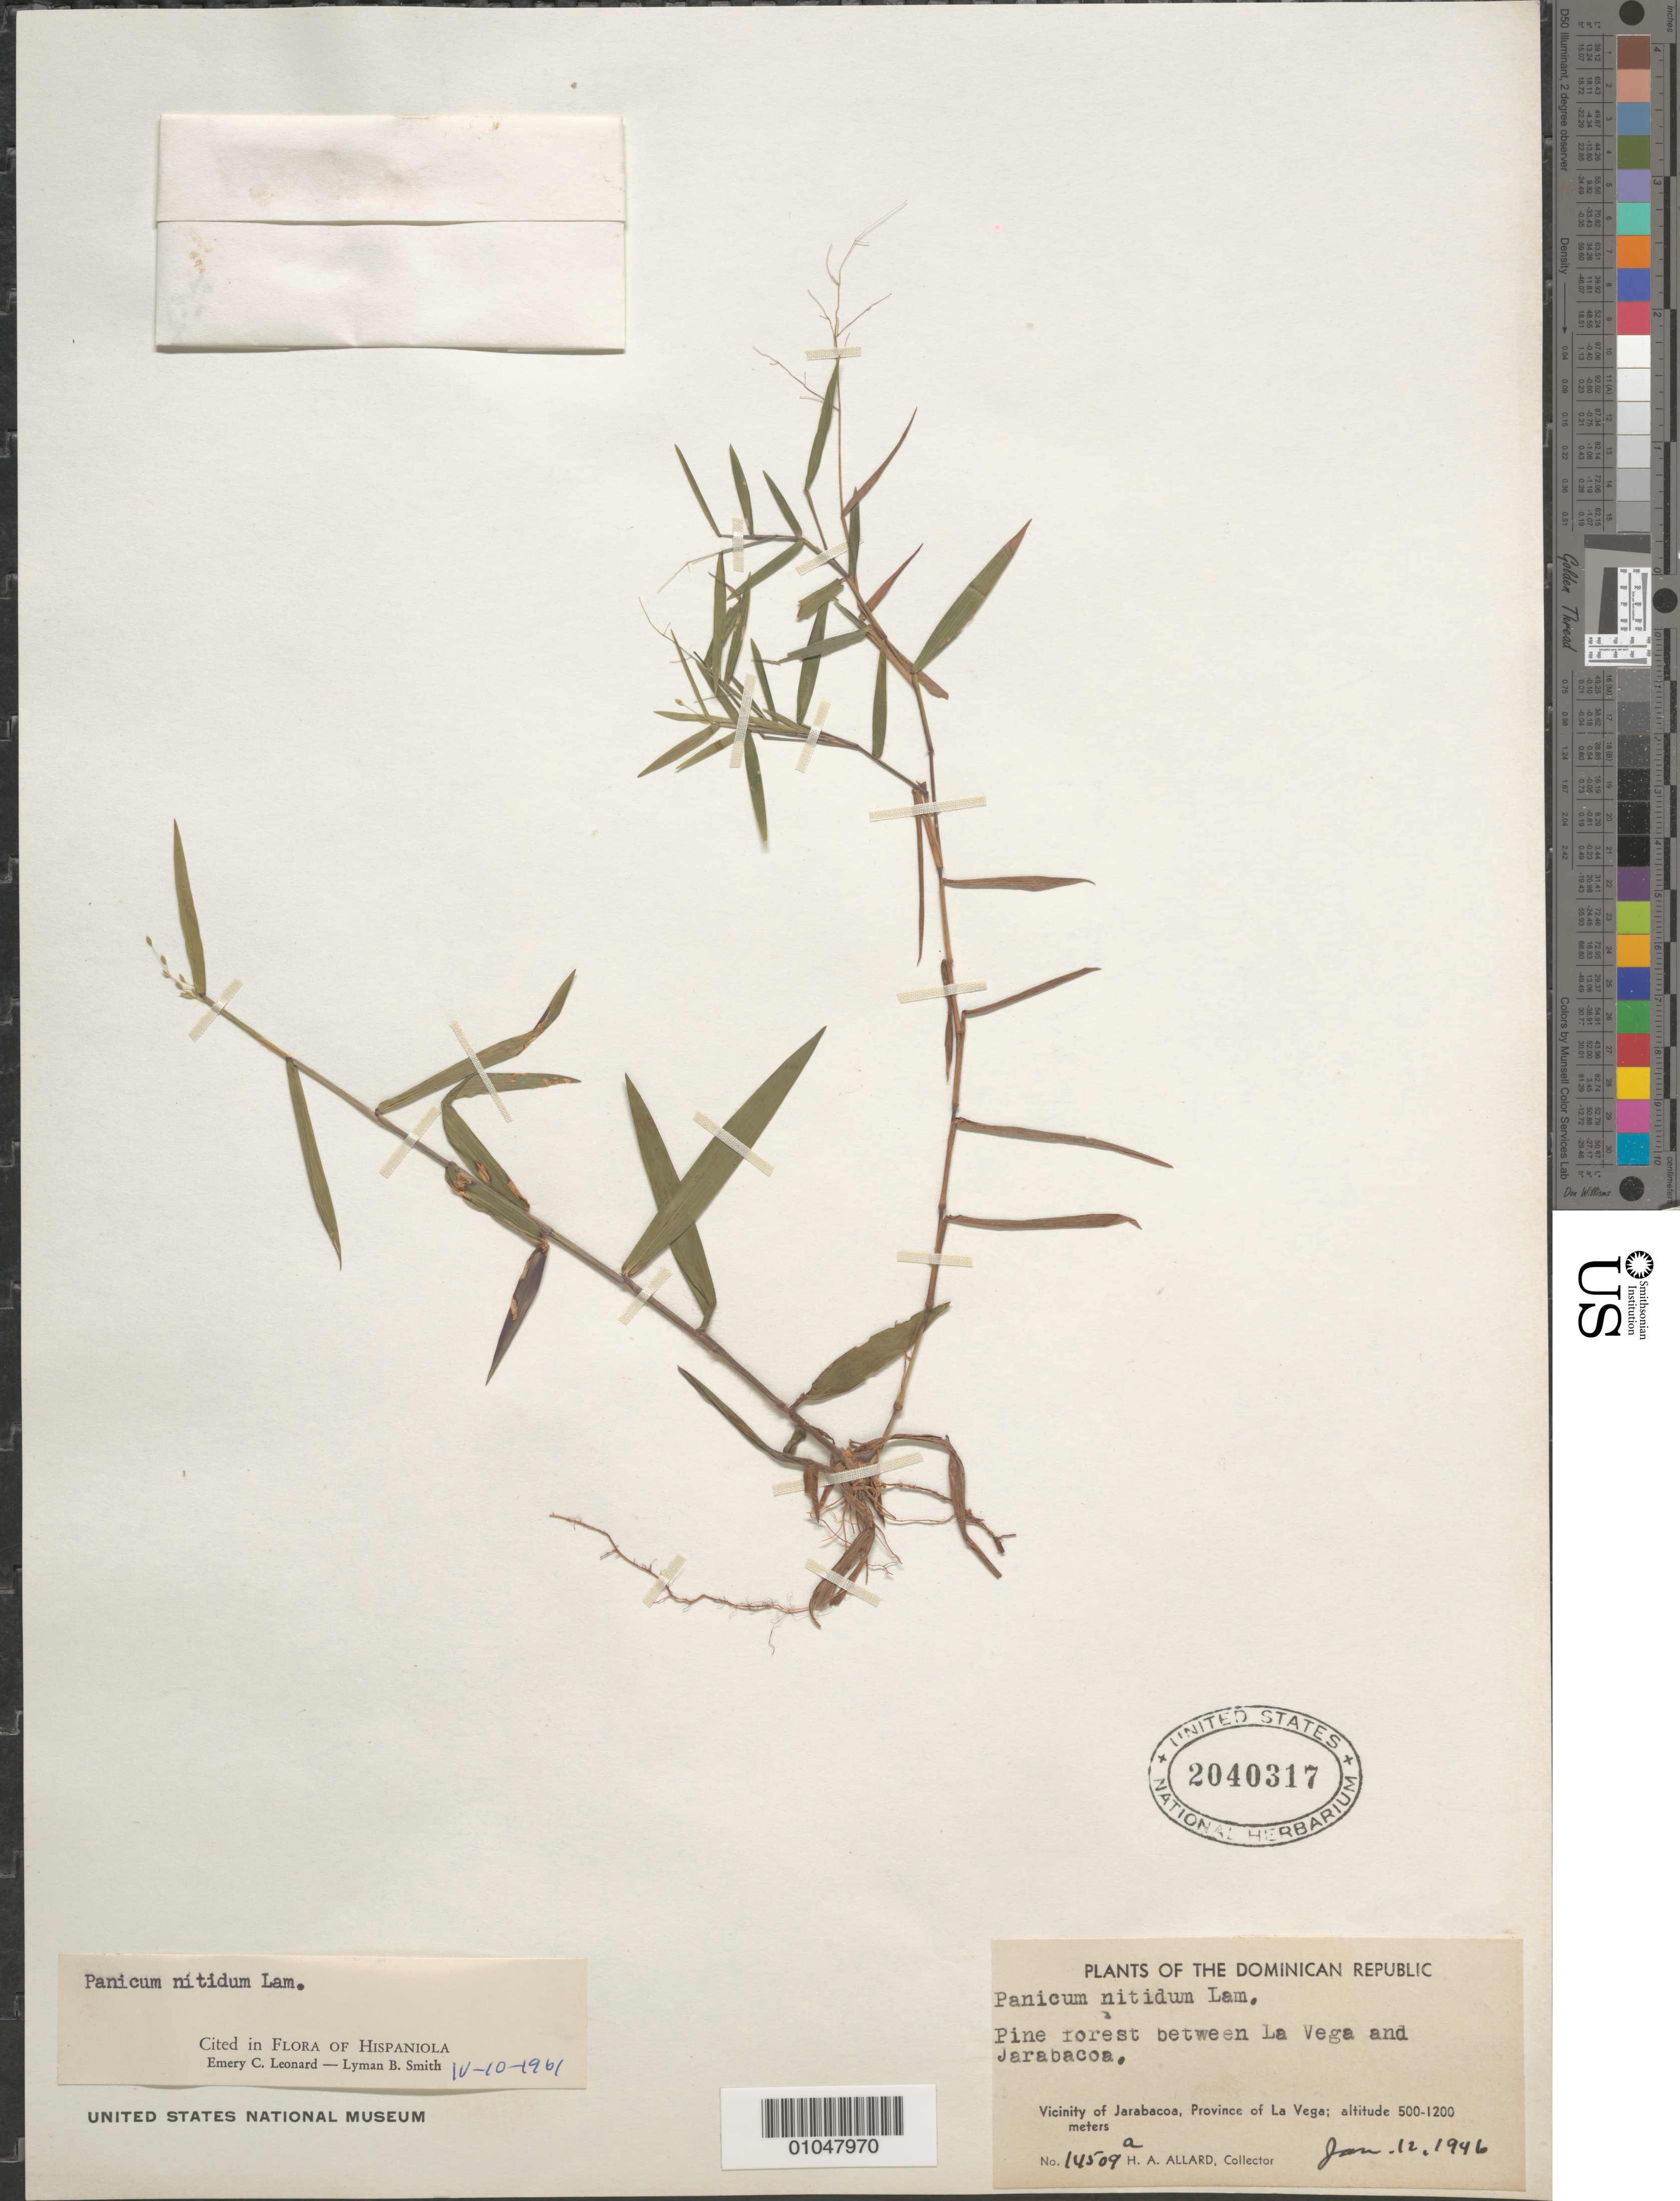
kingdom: Plantae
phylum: Tracheophyta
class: Liliopsida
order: Poales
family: Poaceae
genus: Panicum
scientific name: Panicum nitidum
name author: Lam.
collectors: H. A. Allard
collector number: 14509a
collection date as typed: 12 Jan 1946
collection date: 1946-01-12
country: Dominican Republic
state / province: La Vega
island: Hispaniola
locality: Pine forest between La Vega and Jarabacoa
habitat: pine forest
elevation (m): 500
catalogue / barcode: US 2040317